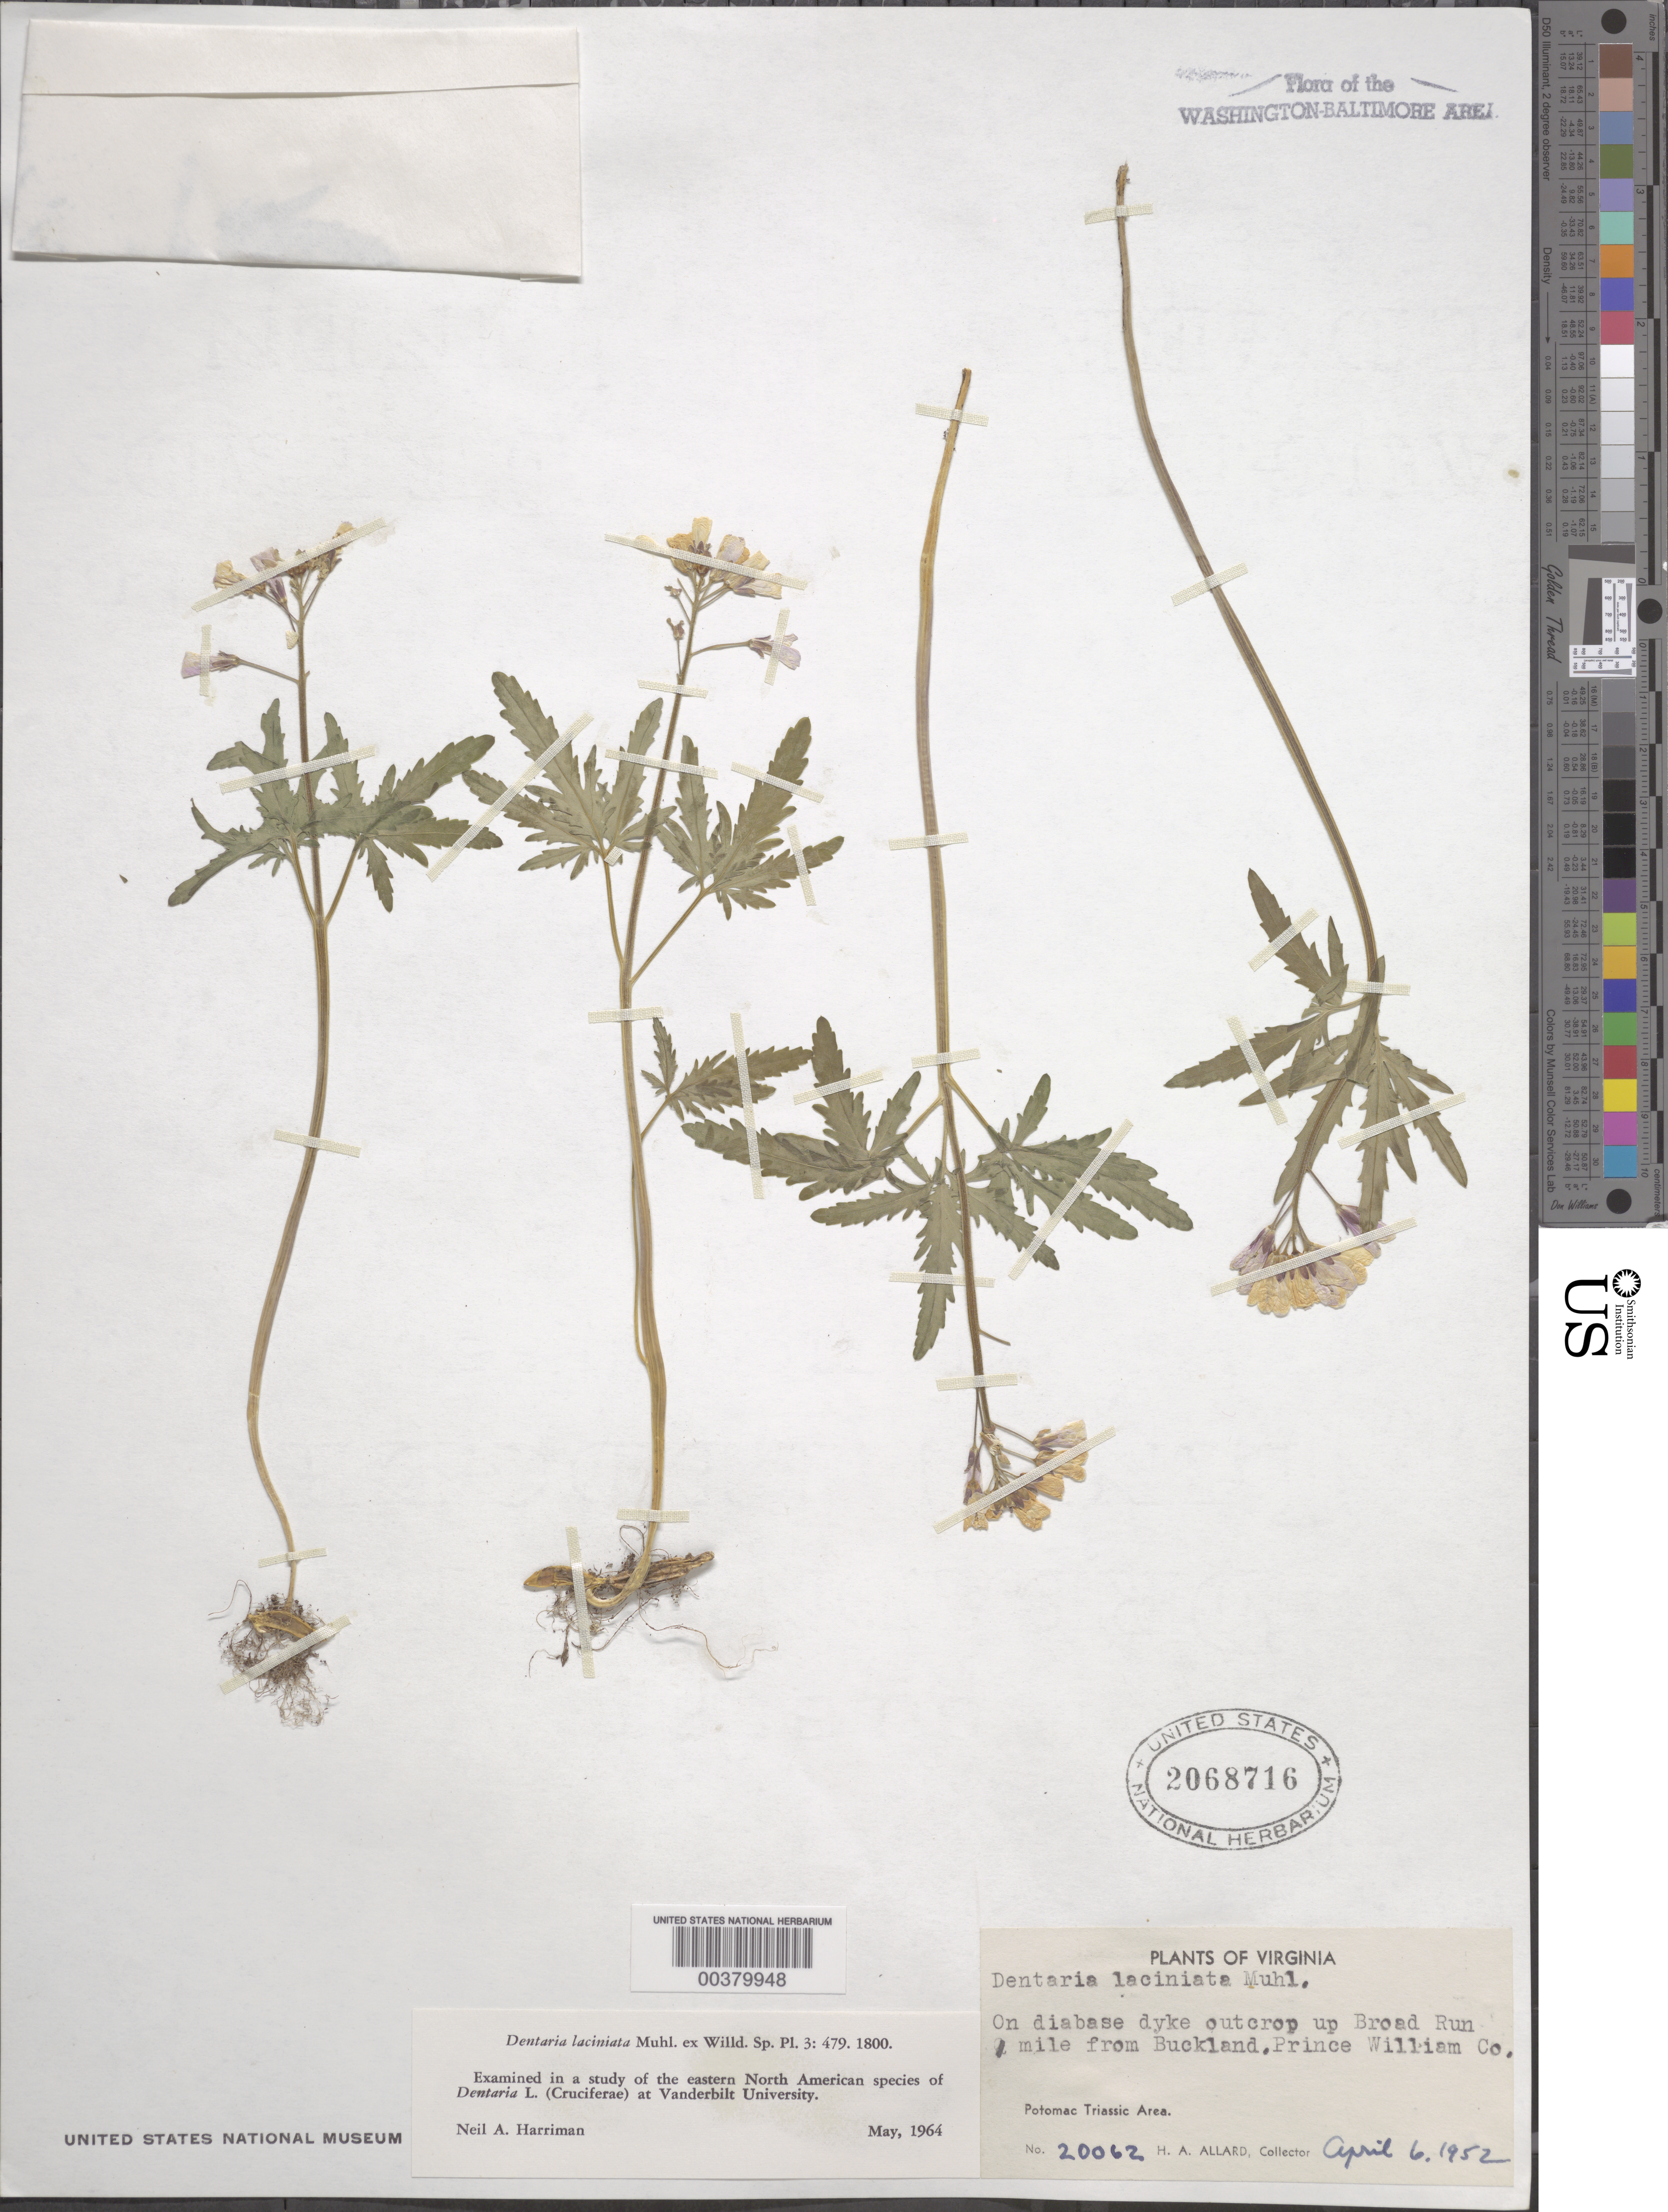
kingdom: Plantae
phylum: Tracheophyta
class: Magnoliopsida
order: Brassicales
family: Brassicaceae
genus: Cardamine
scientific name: Cardamine concatenata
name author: (Michx.) Sw.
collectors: H. A. Allard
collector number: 20062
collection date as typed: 06 Apr 1952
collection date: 1952-04-06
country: United States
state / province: Virginia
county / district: Prince William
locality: Broad Run, Buckland vicinity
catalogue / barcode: US 2068716